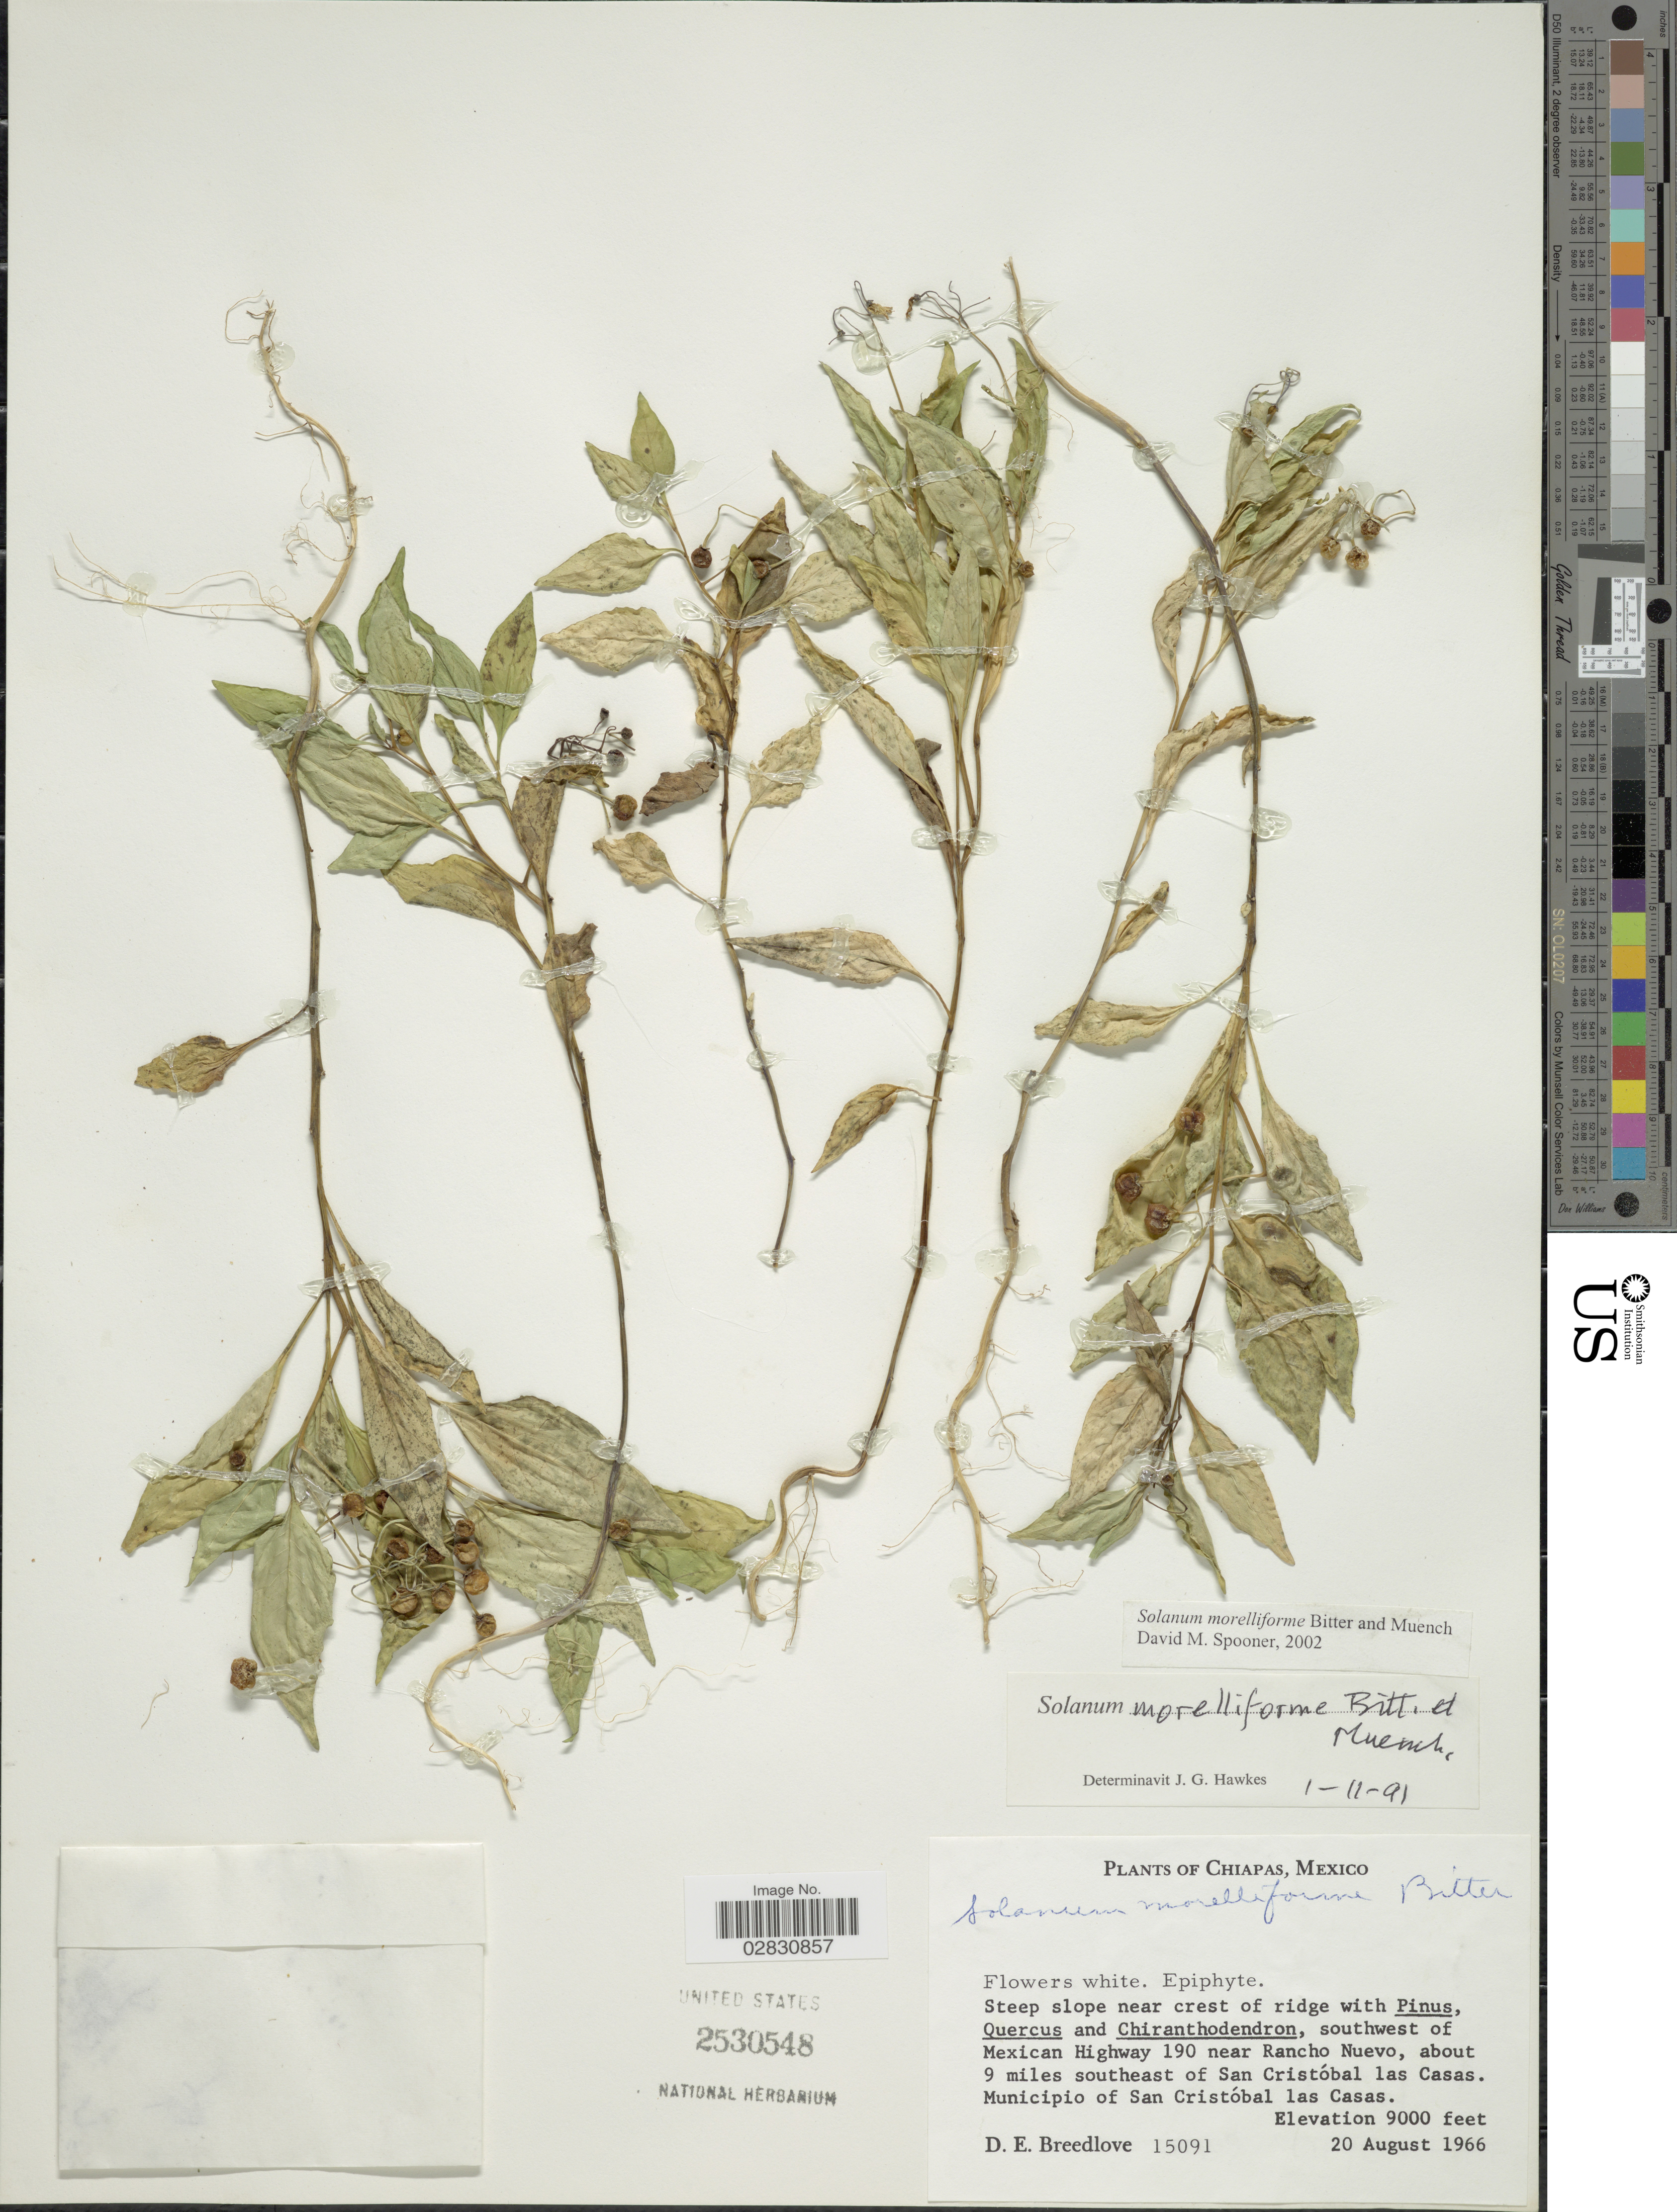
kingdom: Plantae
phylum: Tracheophyta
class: Magnoliopsida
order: Solanales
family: Solanaceae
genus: Solanum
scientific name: Solanum morelliforme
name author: Bitter & Munch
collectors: D. E. Breedlove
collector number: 15091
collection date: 1966-08-20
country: Mexico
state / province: Chiapas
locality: Chiapas, Mexico, Steep slope near crest of ridge, southwest of Mexican Highway 190 near Rancho Nuevo, about 9 miles southeast of San Cristóbal las Casas, Municipio of San Cristóbal las Casas.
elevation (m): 2743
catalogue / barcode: US 2530548